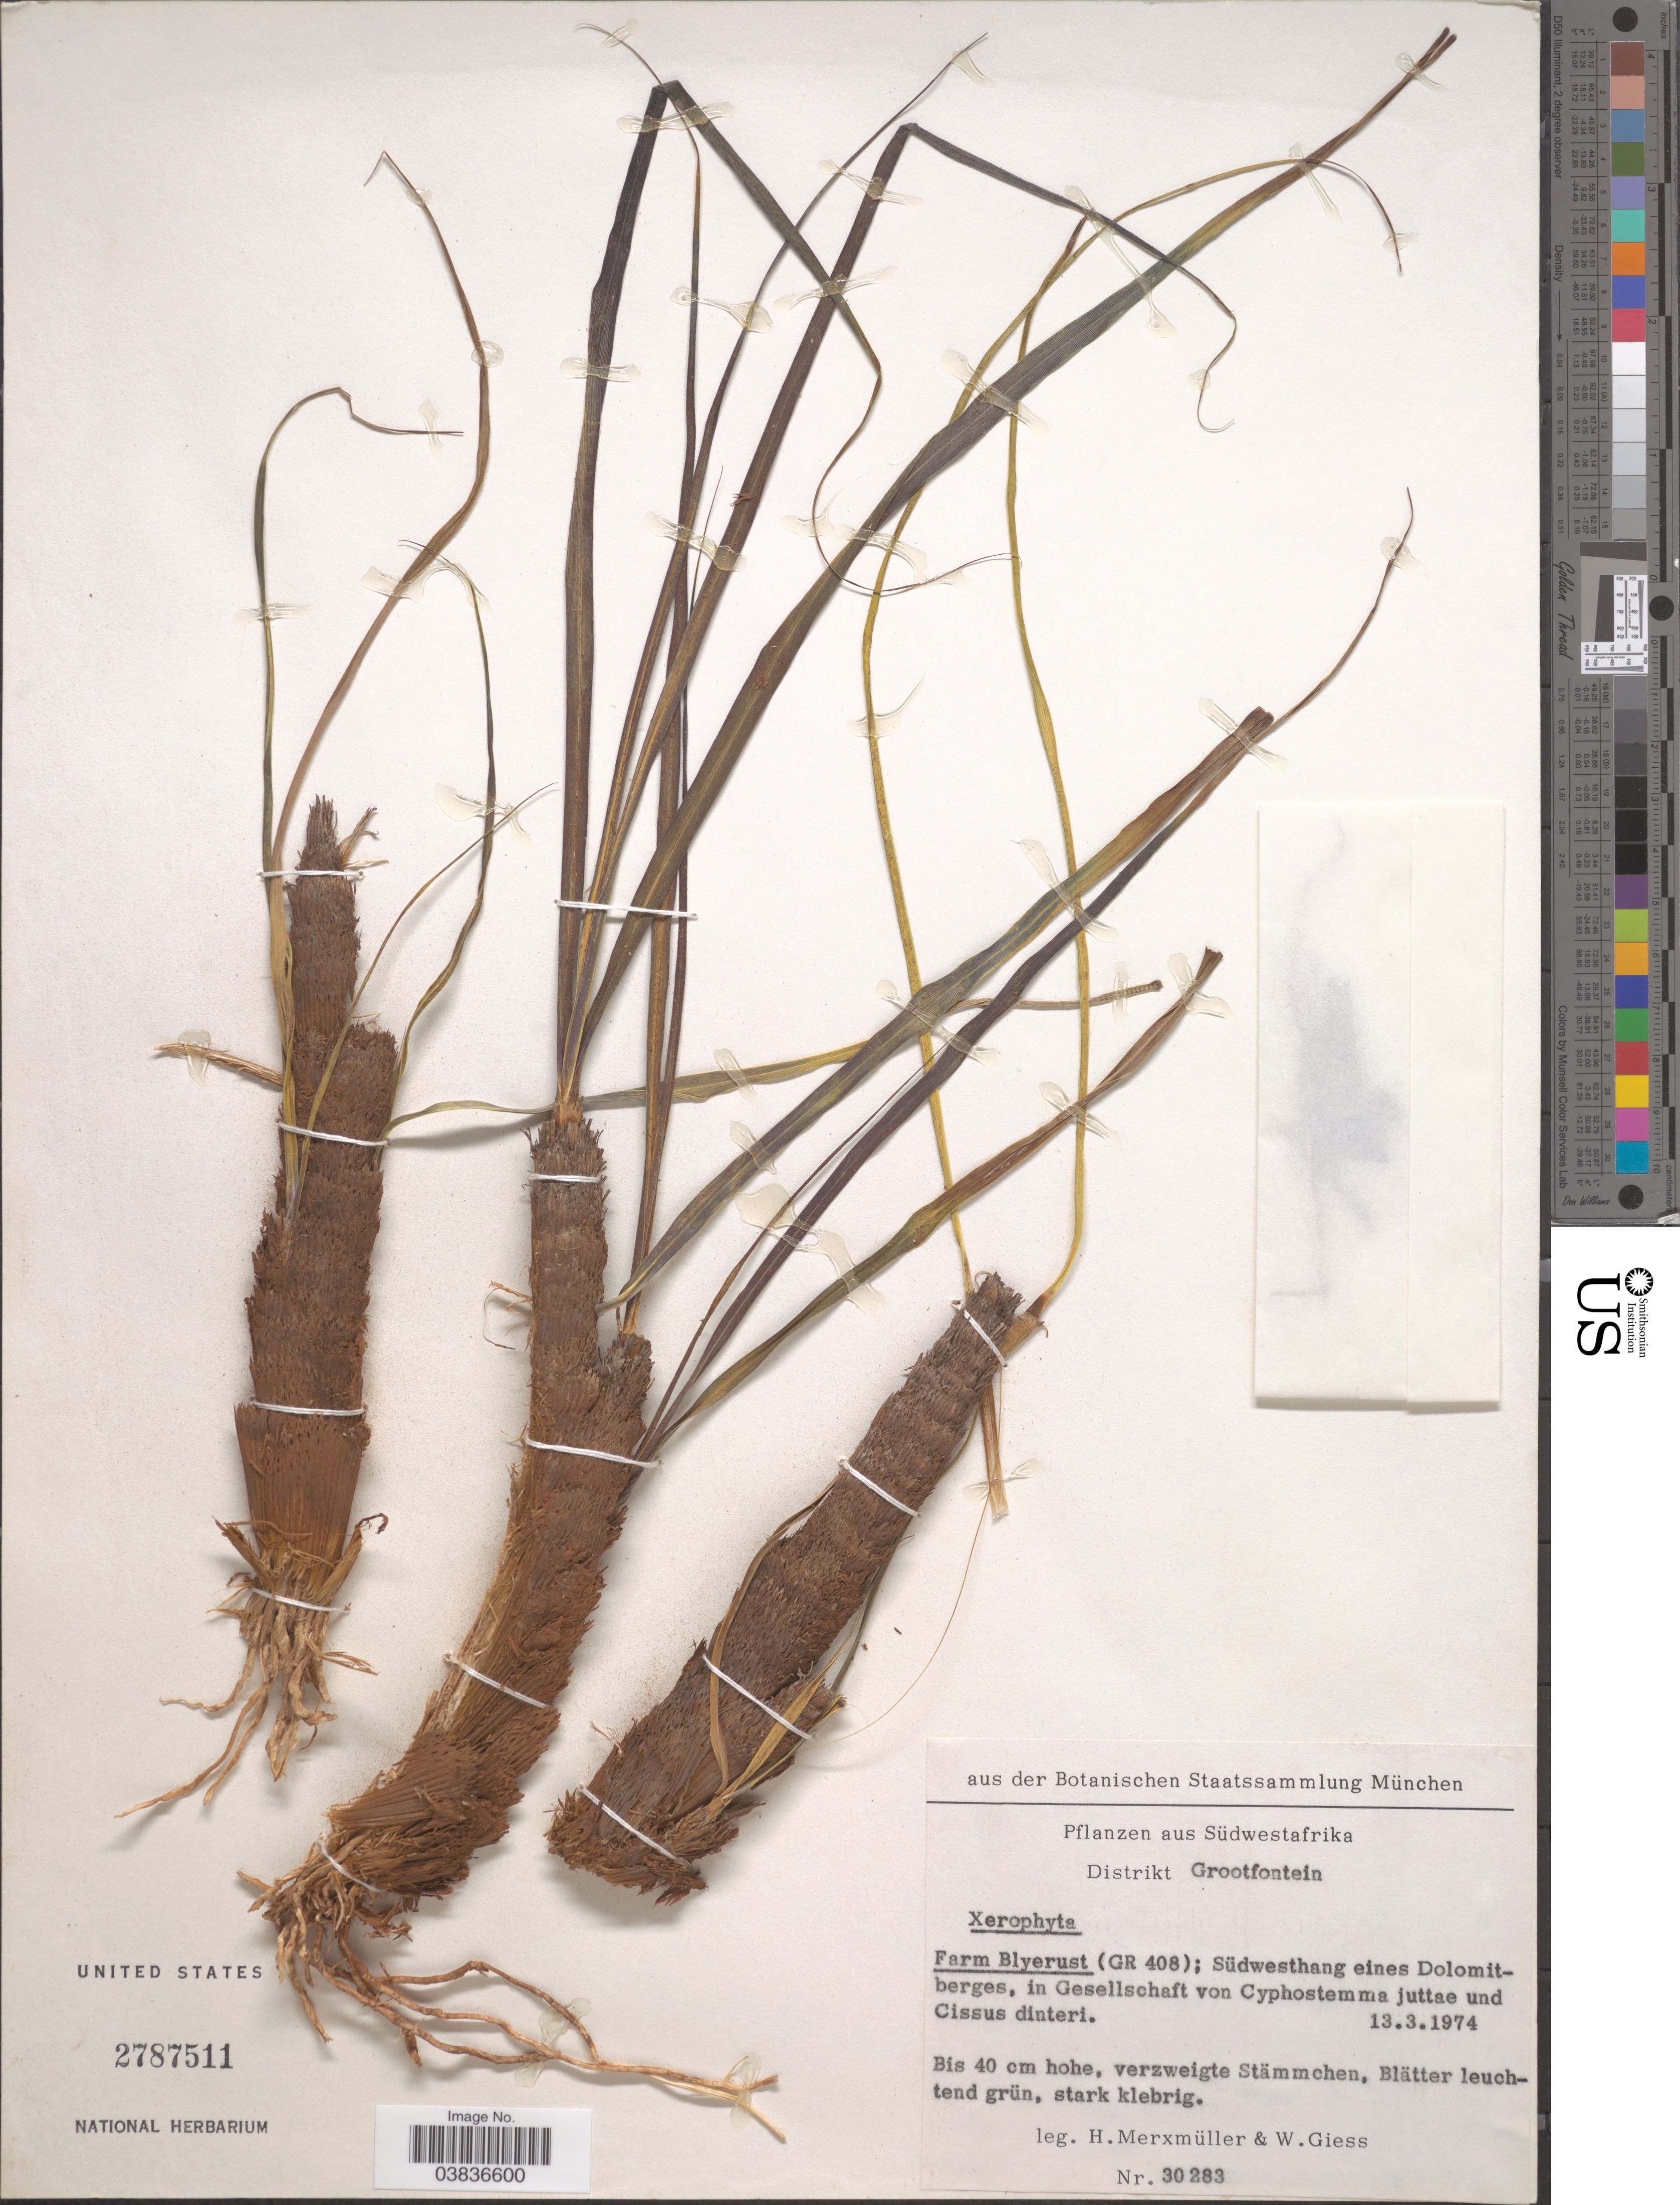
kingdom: Plantae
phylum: Tracheophyta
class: Liliopsida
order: Pandanales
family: Velloziaceae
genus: Xerophyta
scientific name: Xerophyta sp.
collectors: H. Merxmüller & W. Giess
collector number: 30283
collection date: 1974-03-13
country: Namibia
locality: Südwestafrika. Distrikt Grootfontein. Farm Blyerust (GR 408); Südwesthang eines Dolomitberges, in Gesellschaft von Cyphostemma juttae und Cissus dinteri.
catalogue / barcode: US 2787511